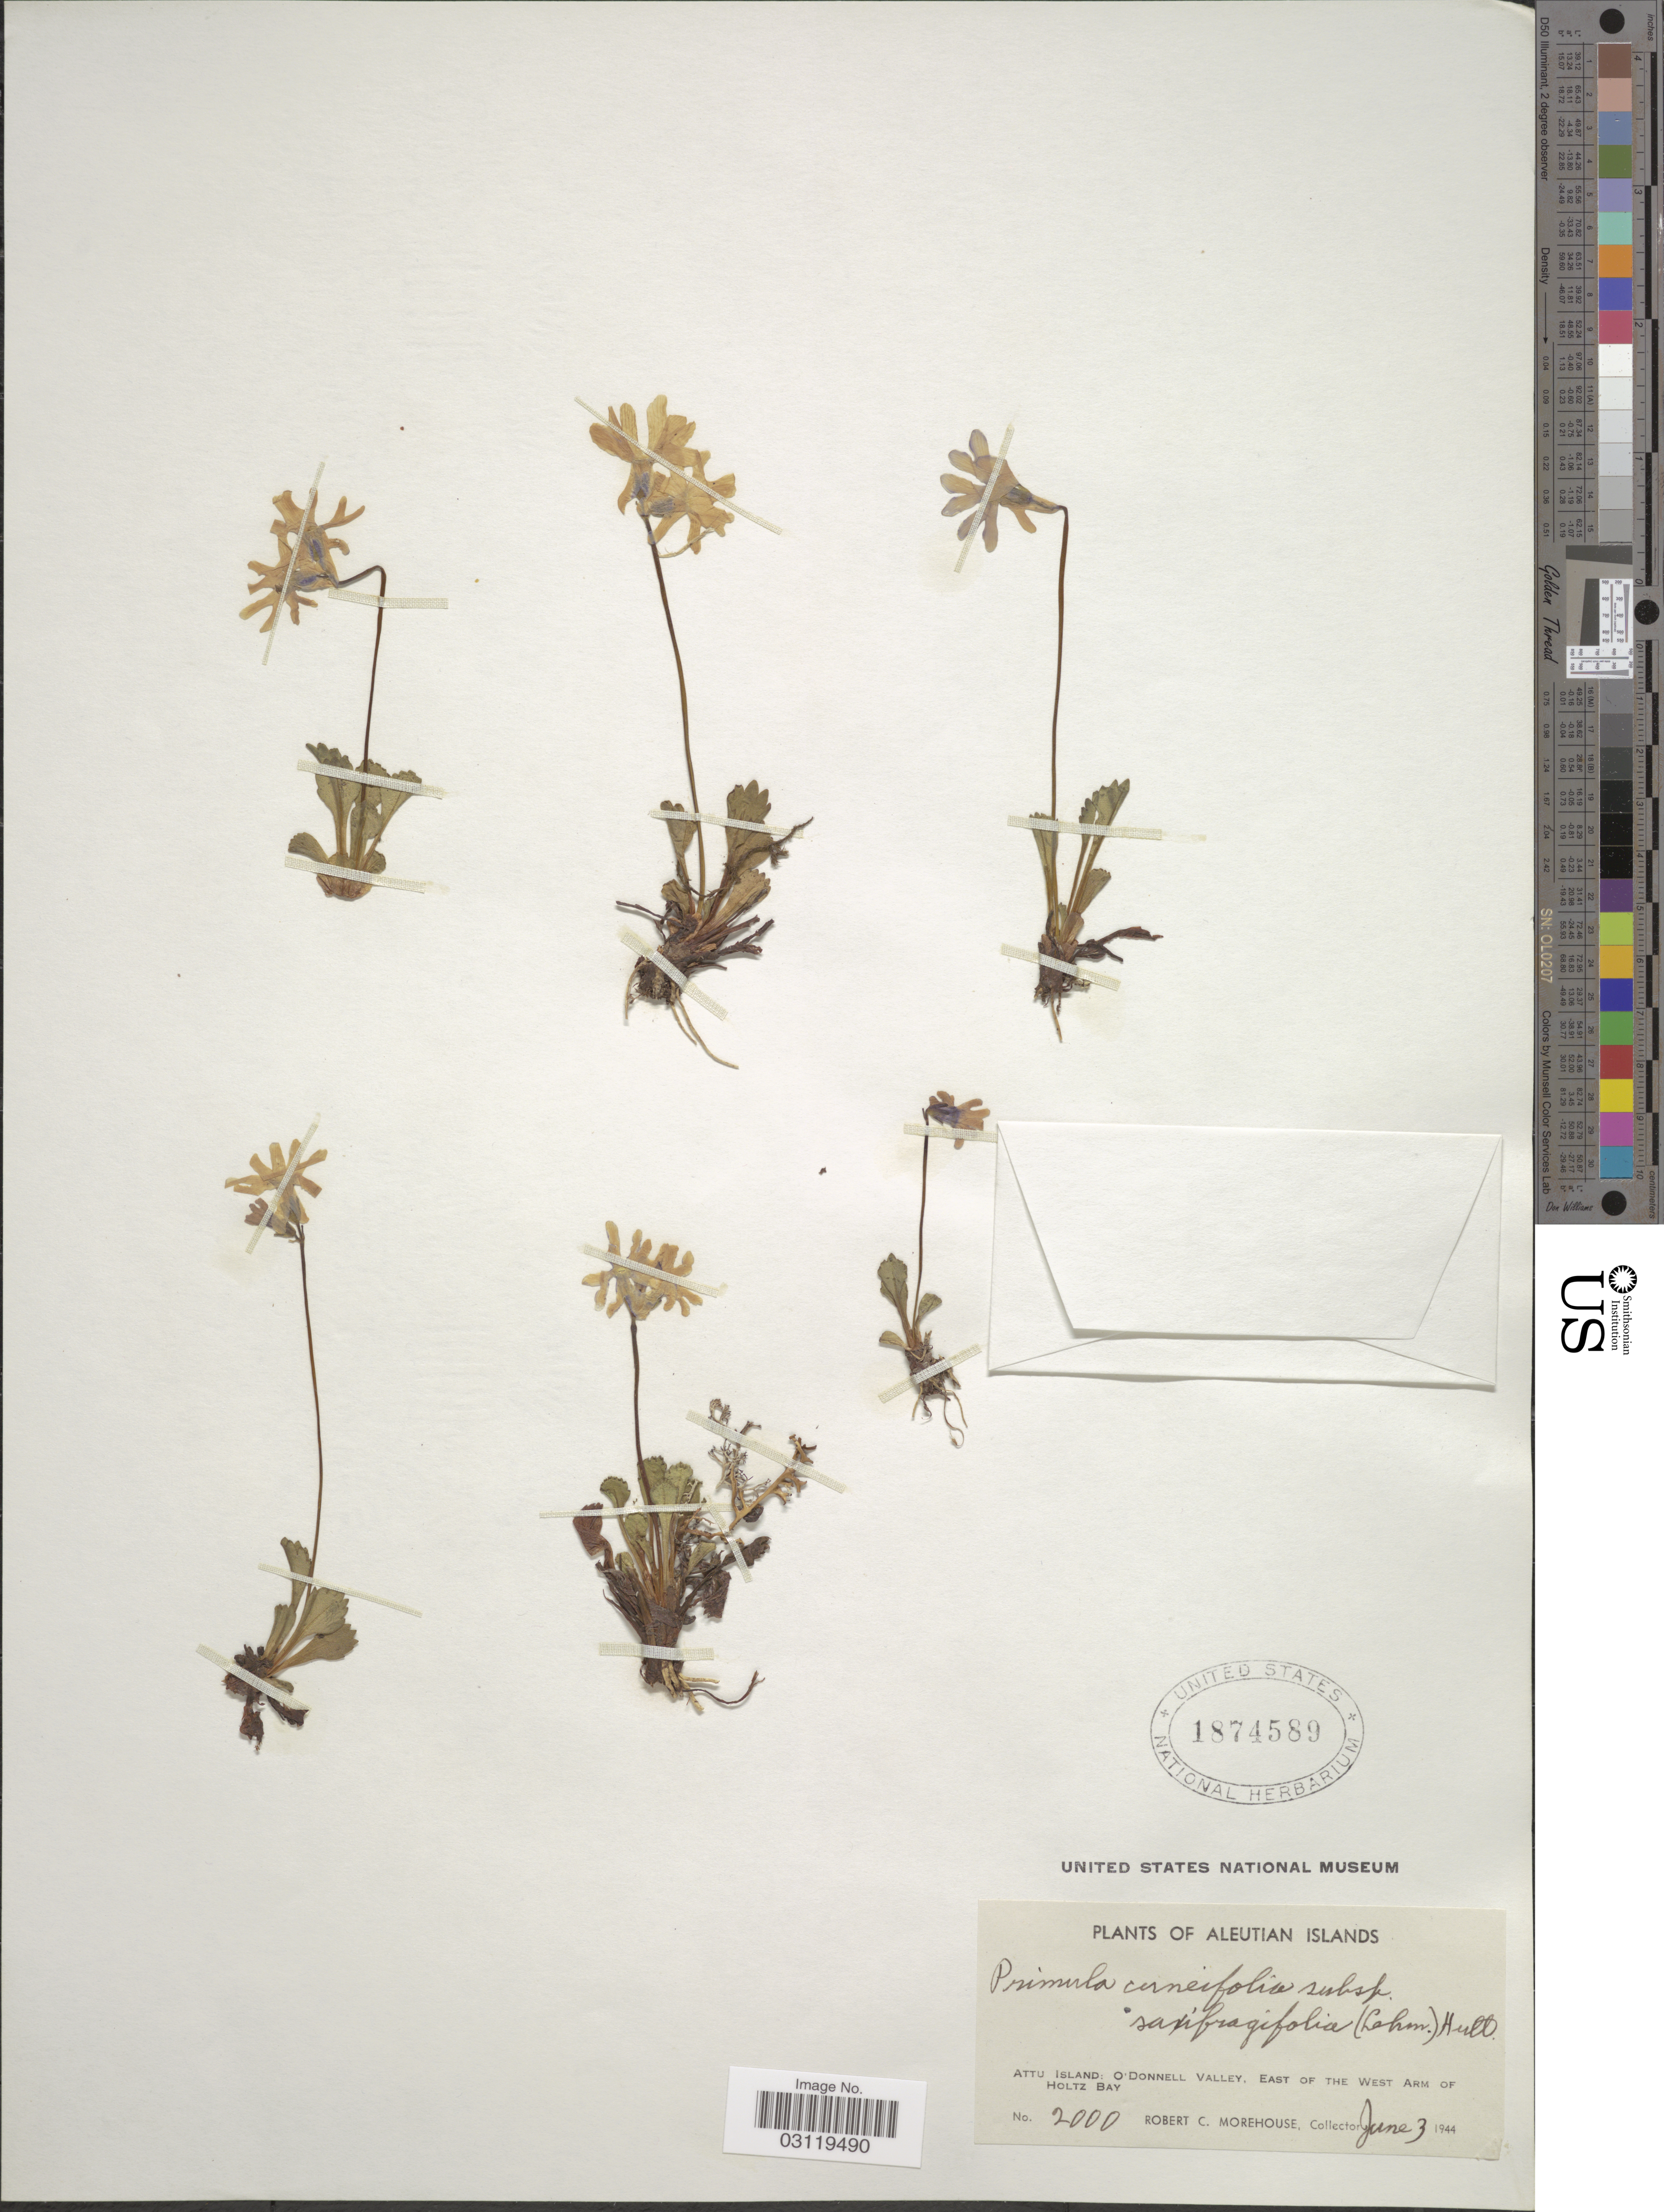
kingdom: Plantae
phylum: Tracheophyta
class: Magnoliopsida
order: Ericales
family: Primulaceae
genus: Primula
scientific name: Primula cuneifolia subsp. saxifragifolia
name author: (Lehm.) W.W. Sm. & Forrest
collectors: R. Morehouse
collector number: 2000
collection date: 1944-06-03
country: United States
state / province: Alaska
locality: Aleutian Islands. Attu Island: O'Donnell Valley, East of the West Arm of Holtz Bay.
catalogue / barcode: US 1874589